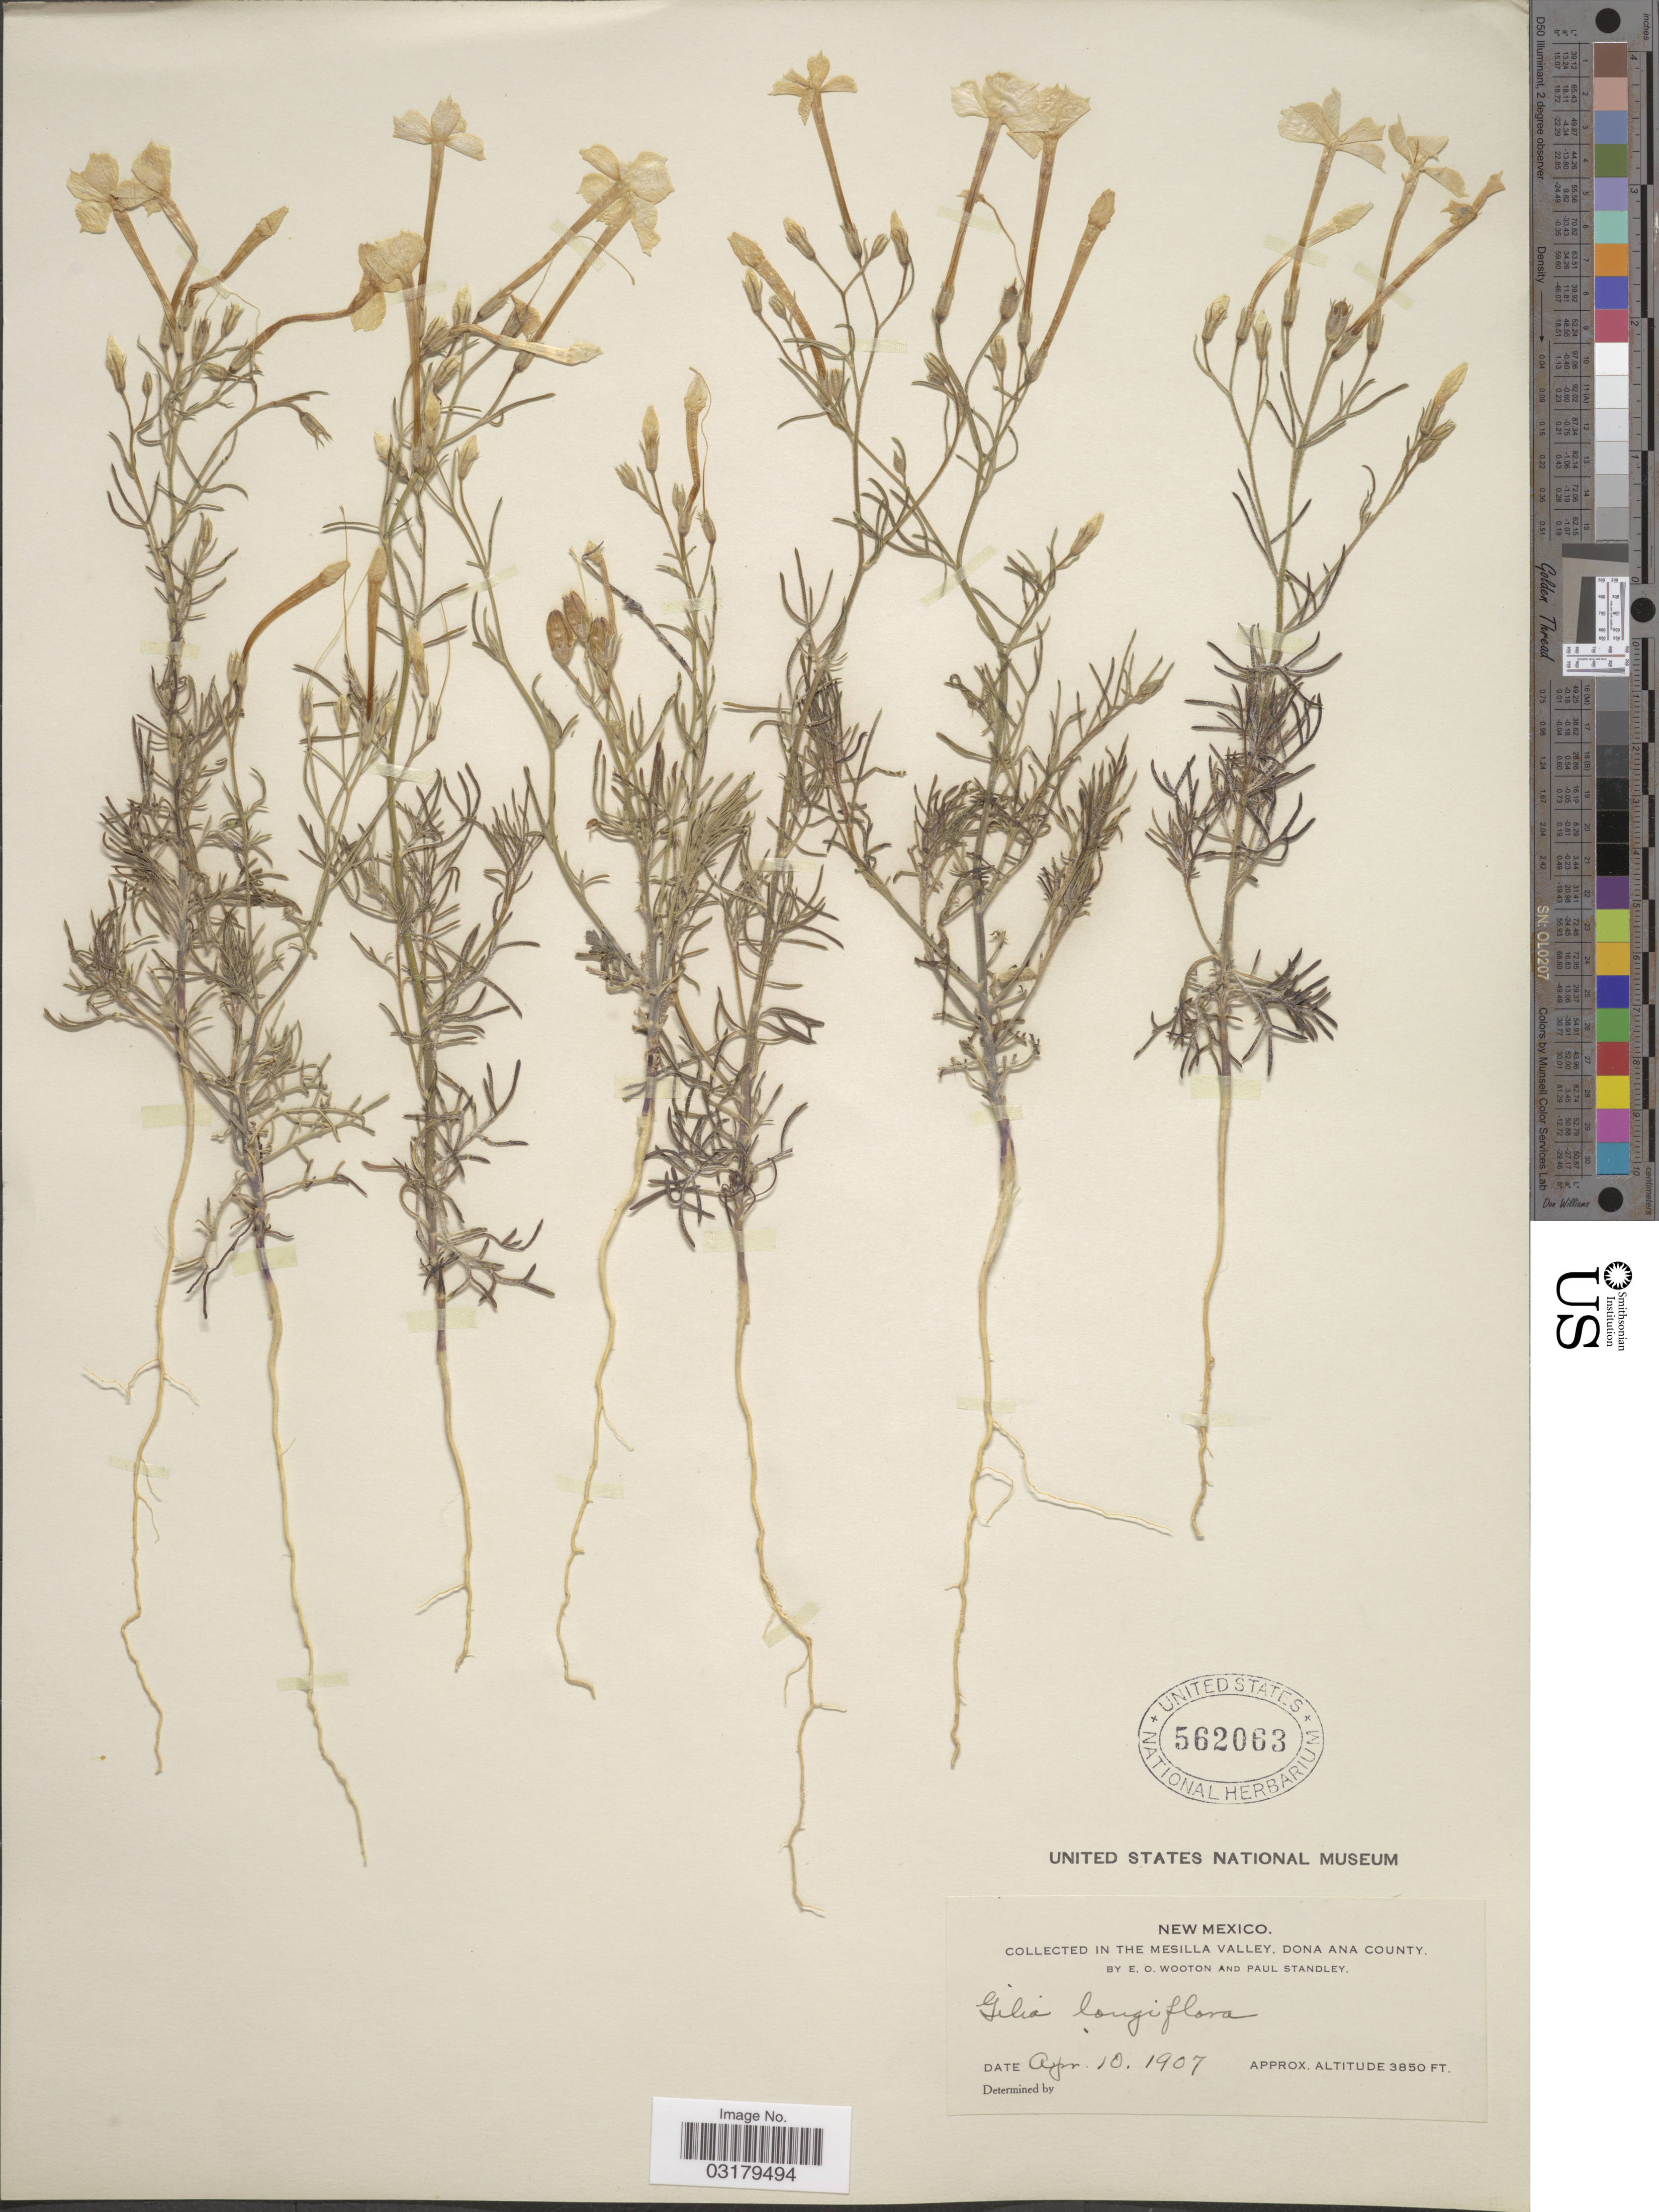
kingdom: Plantae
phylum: Tracheophyta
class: Magnoliopsida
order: Ericales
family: Polemoniaceae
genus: Ipomopsis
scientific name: Ipomopsis longiflora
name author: (Torr.) V.E. Grant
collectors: E. O. Wooton & P. C. Standley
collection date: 1907-04-10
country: United States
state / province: New Mexico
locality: In the Mesilla Valley, Dona Ana County.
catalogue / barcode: US 562063